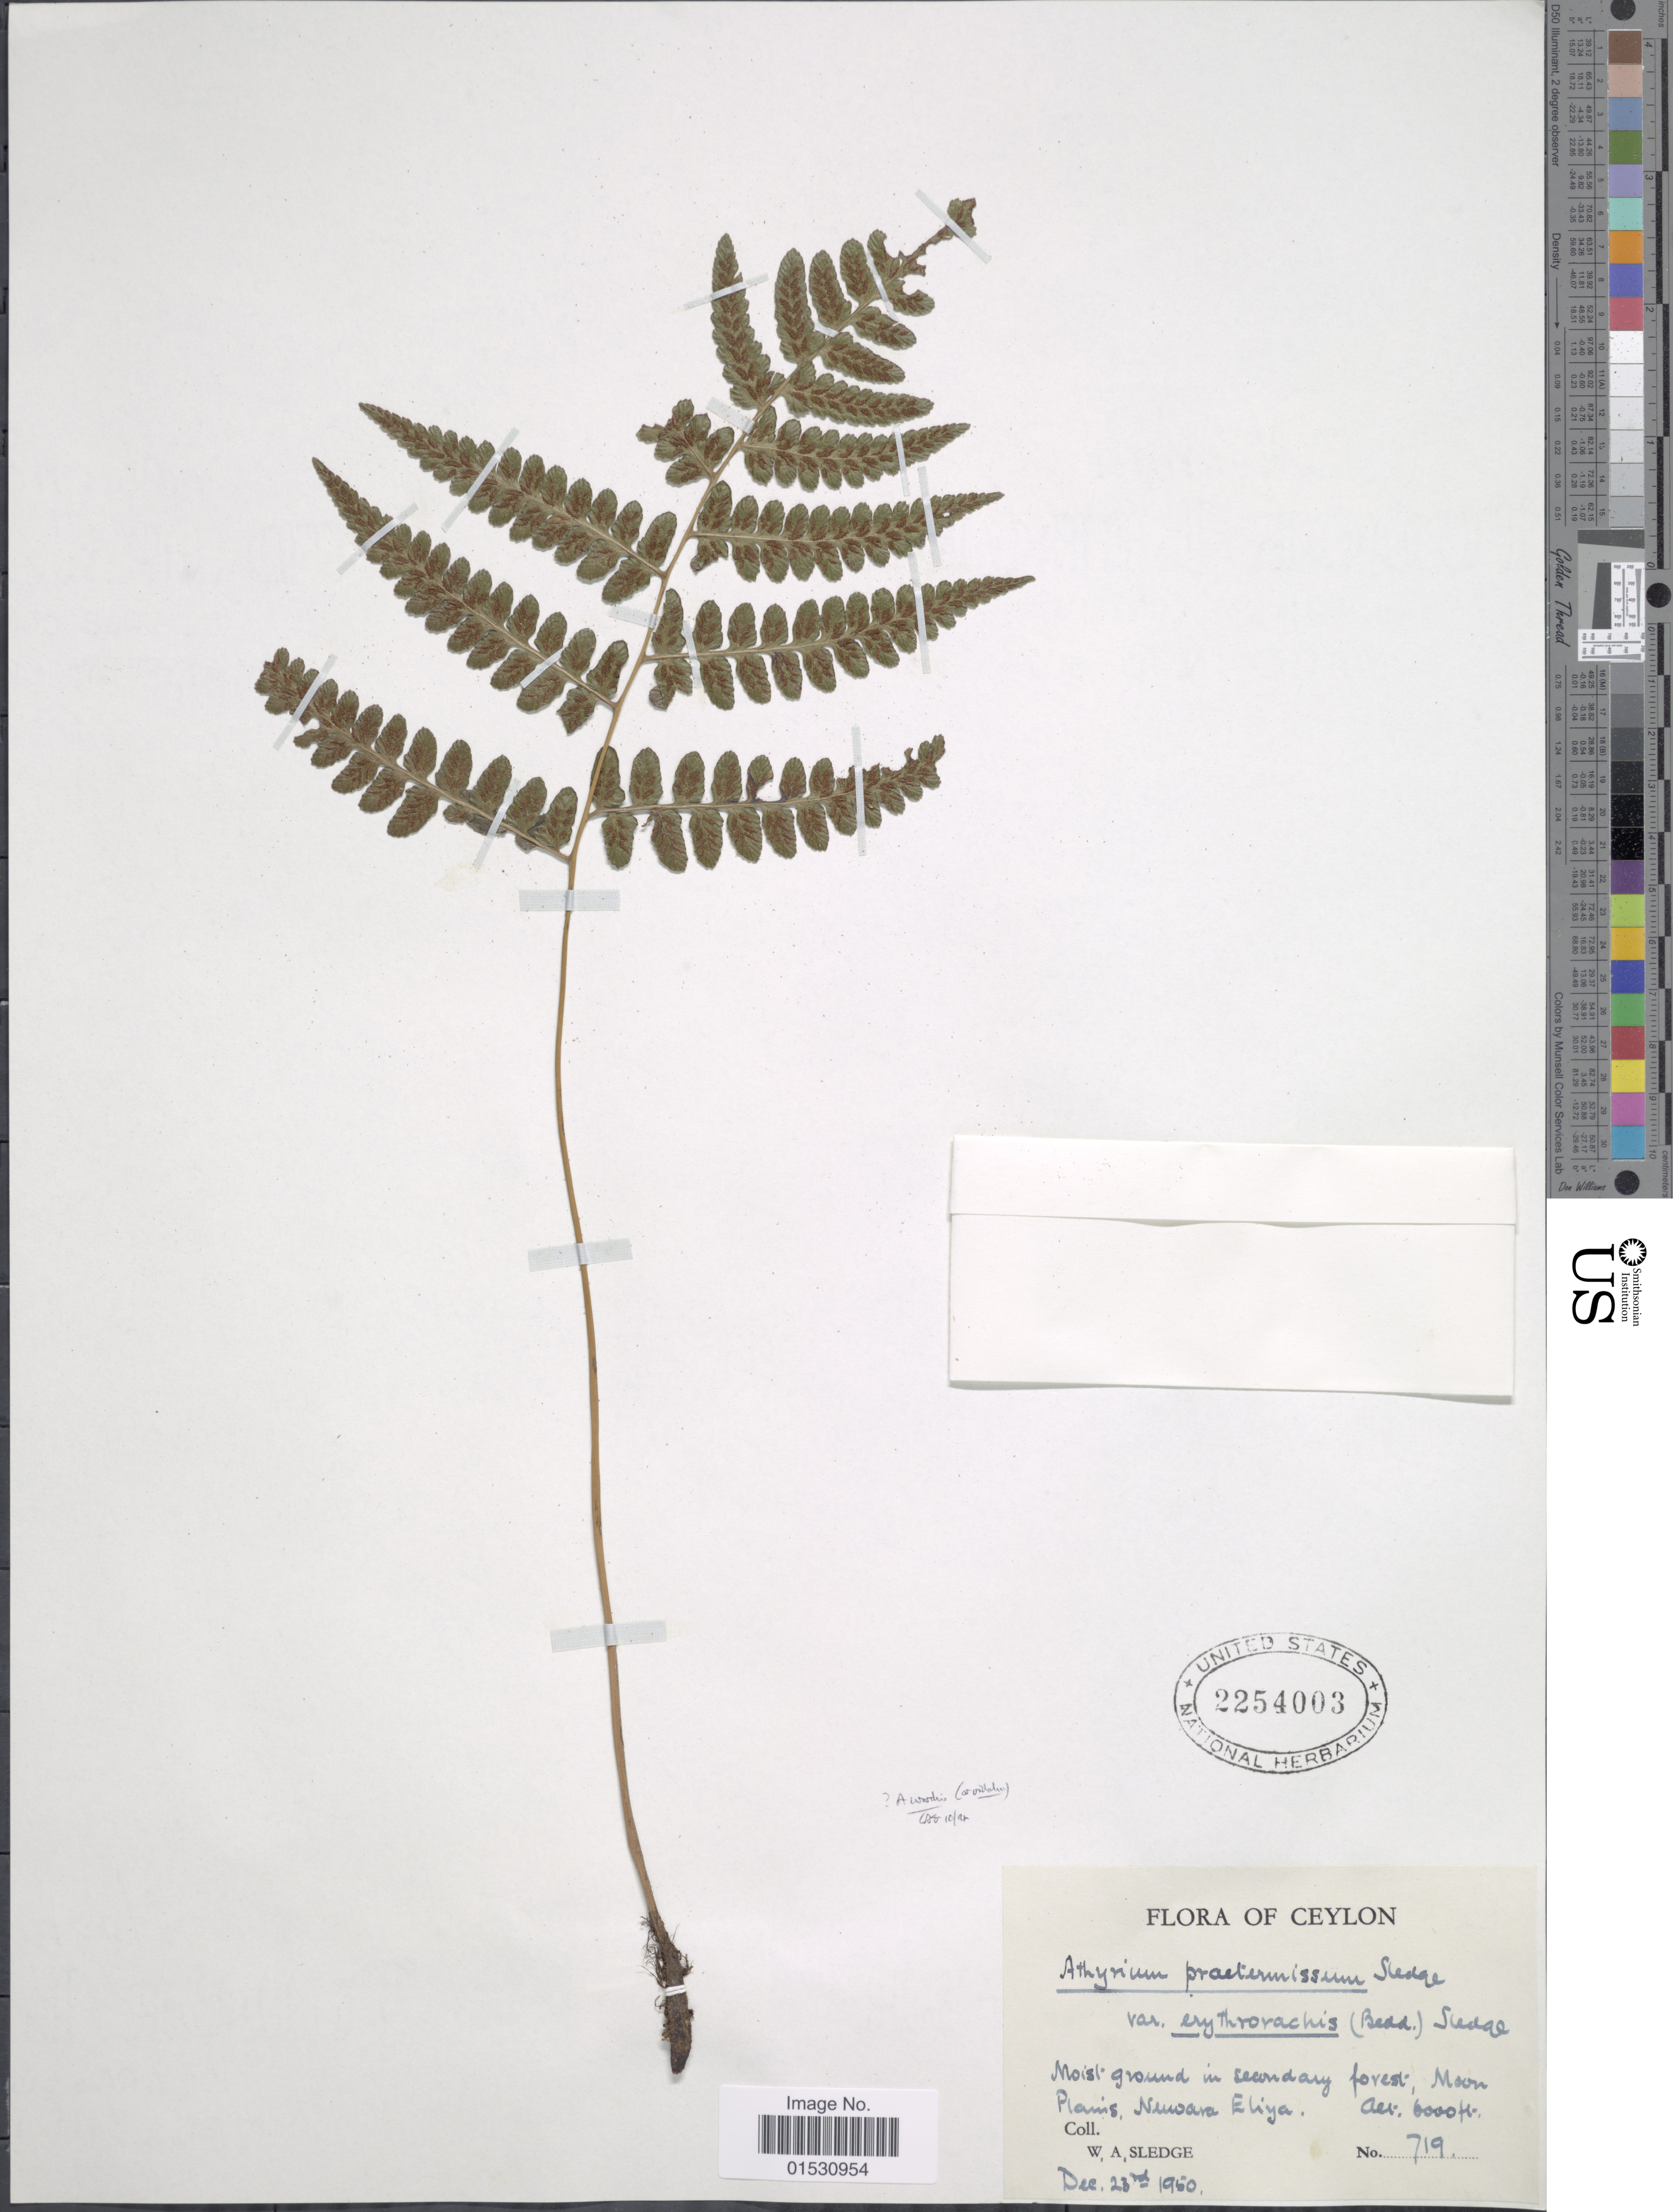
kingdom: Plantae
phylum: Tracheophyta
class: Polypodiopsida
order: Polypodiales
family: Athyriaceae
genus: Athyrium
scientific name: Athyrium praetermissum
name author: Sledge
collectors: W. A. Sledge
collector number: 719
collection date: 1950-12-23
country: Sri Lanka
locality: Ceylon. Moon Plains, Nuwara Eliya.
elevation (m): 1829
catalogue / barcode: US 2254003